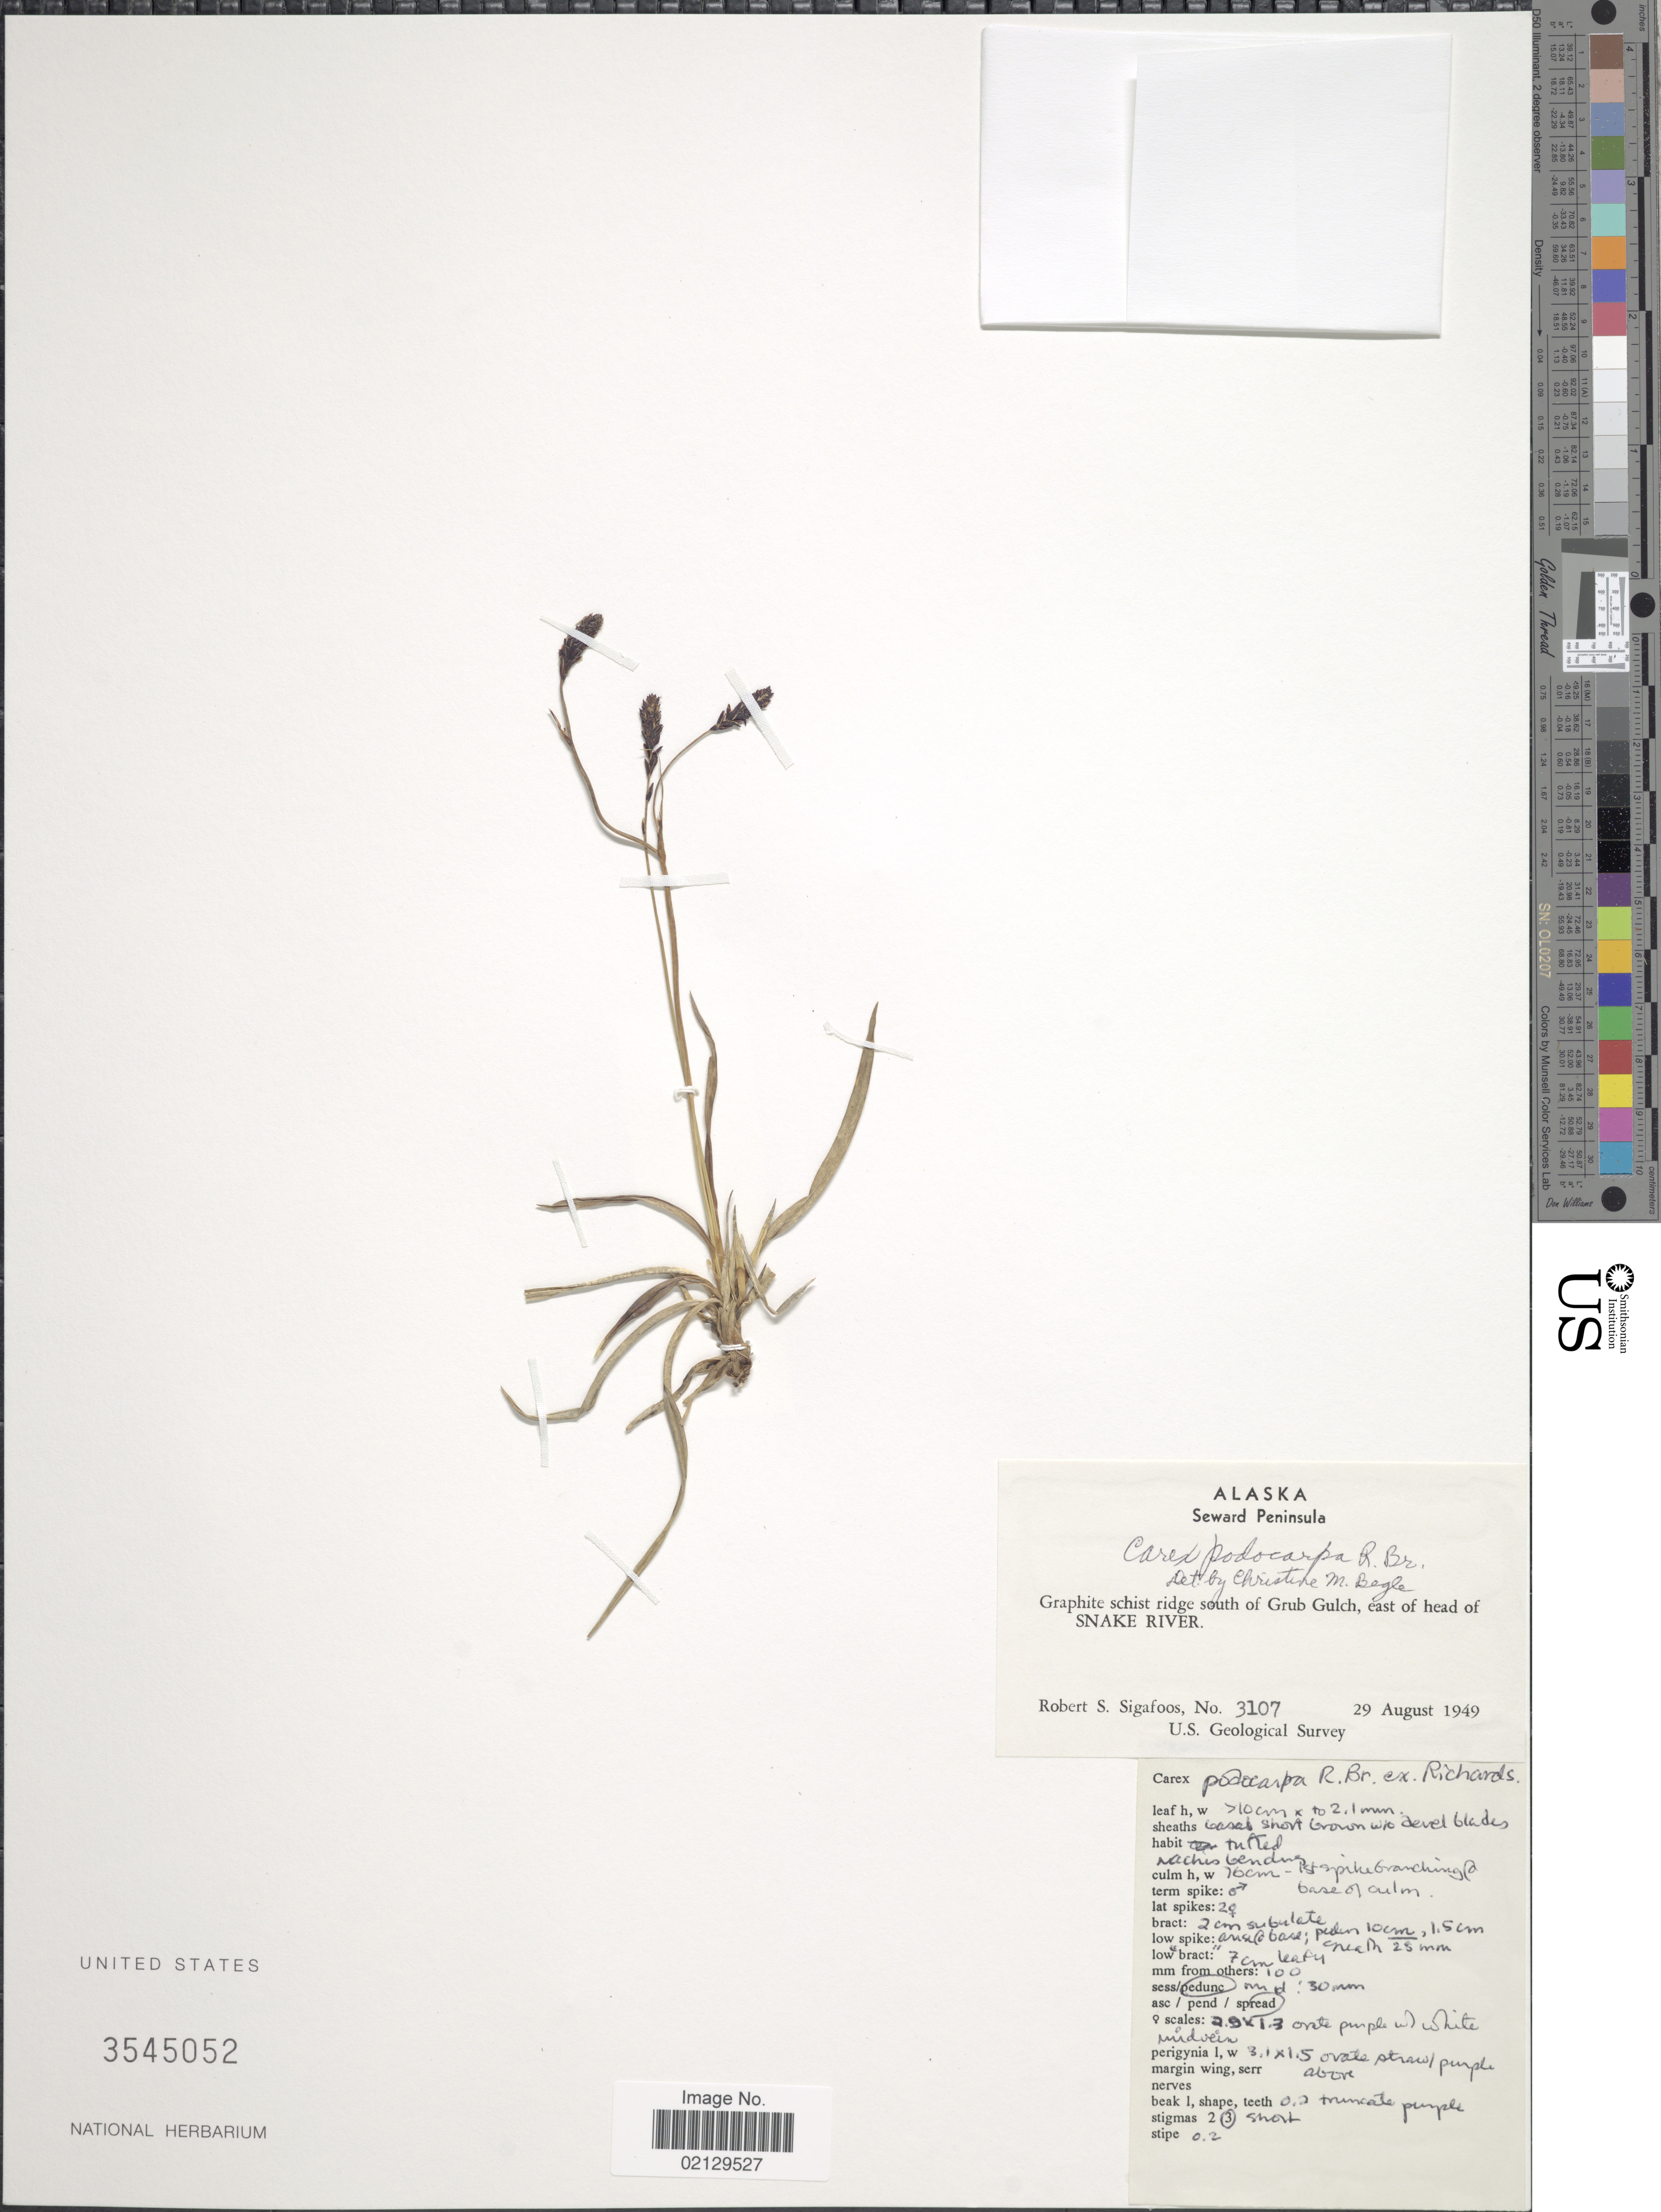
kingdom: Plantae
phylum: Tracheophyta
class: Liliopsida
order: Poales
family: Cyperaceae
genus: Carex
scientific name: Carex podocarpa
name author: R. Br.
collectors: R. Sigafoos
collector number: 3107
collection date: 1949-08-29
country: United States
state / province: Alaska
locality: Seward Peninsula, Graphite schist ridge south of Grub Gulch, east of head of Snake River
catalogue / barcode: US 3545052